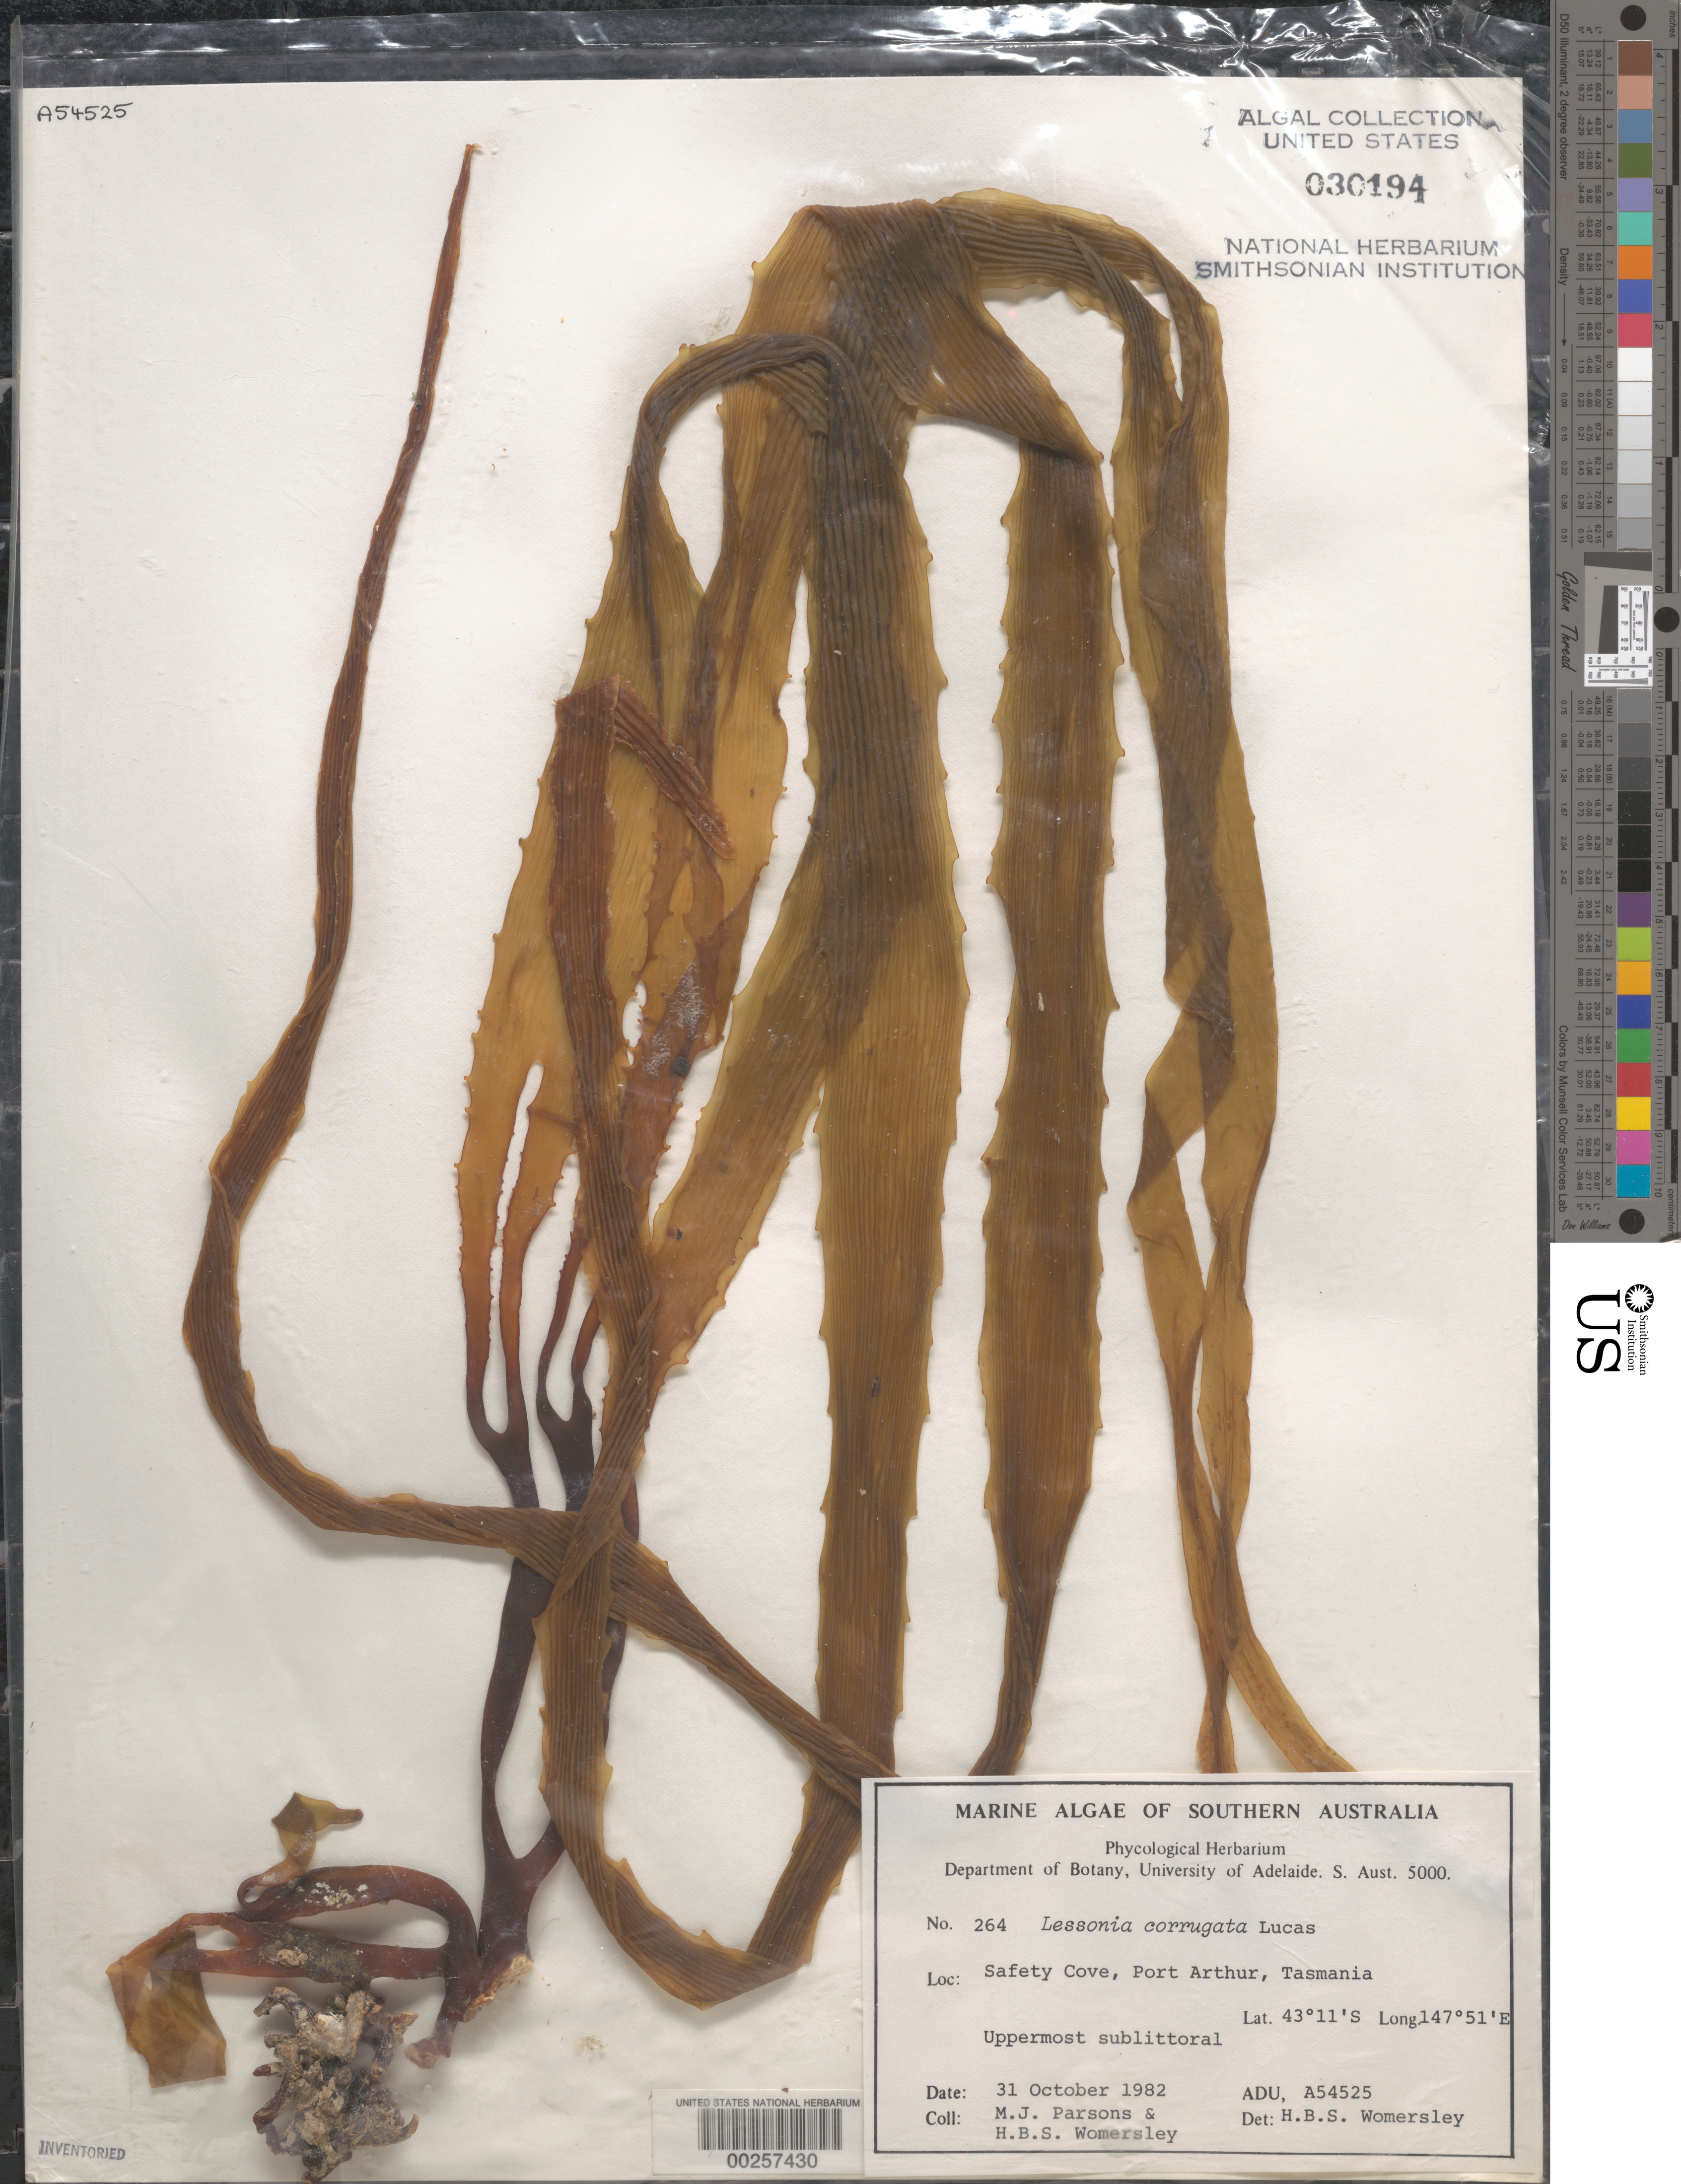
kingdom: Chromista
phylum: Ochrophyta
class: Phaeophyceae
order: Laminariales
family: Lessoniaceae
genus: Lessonia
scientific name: Lessonia corrugata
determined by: Womersley, H. B. S.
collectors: M. Parsons & H. B. S. Womersley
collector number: ADU A54525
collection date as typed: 31 Oct 1982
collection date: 1982-10-31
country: Australia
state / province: Tasmania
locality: Safety cove, port arthur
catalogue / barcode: US 30194